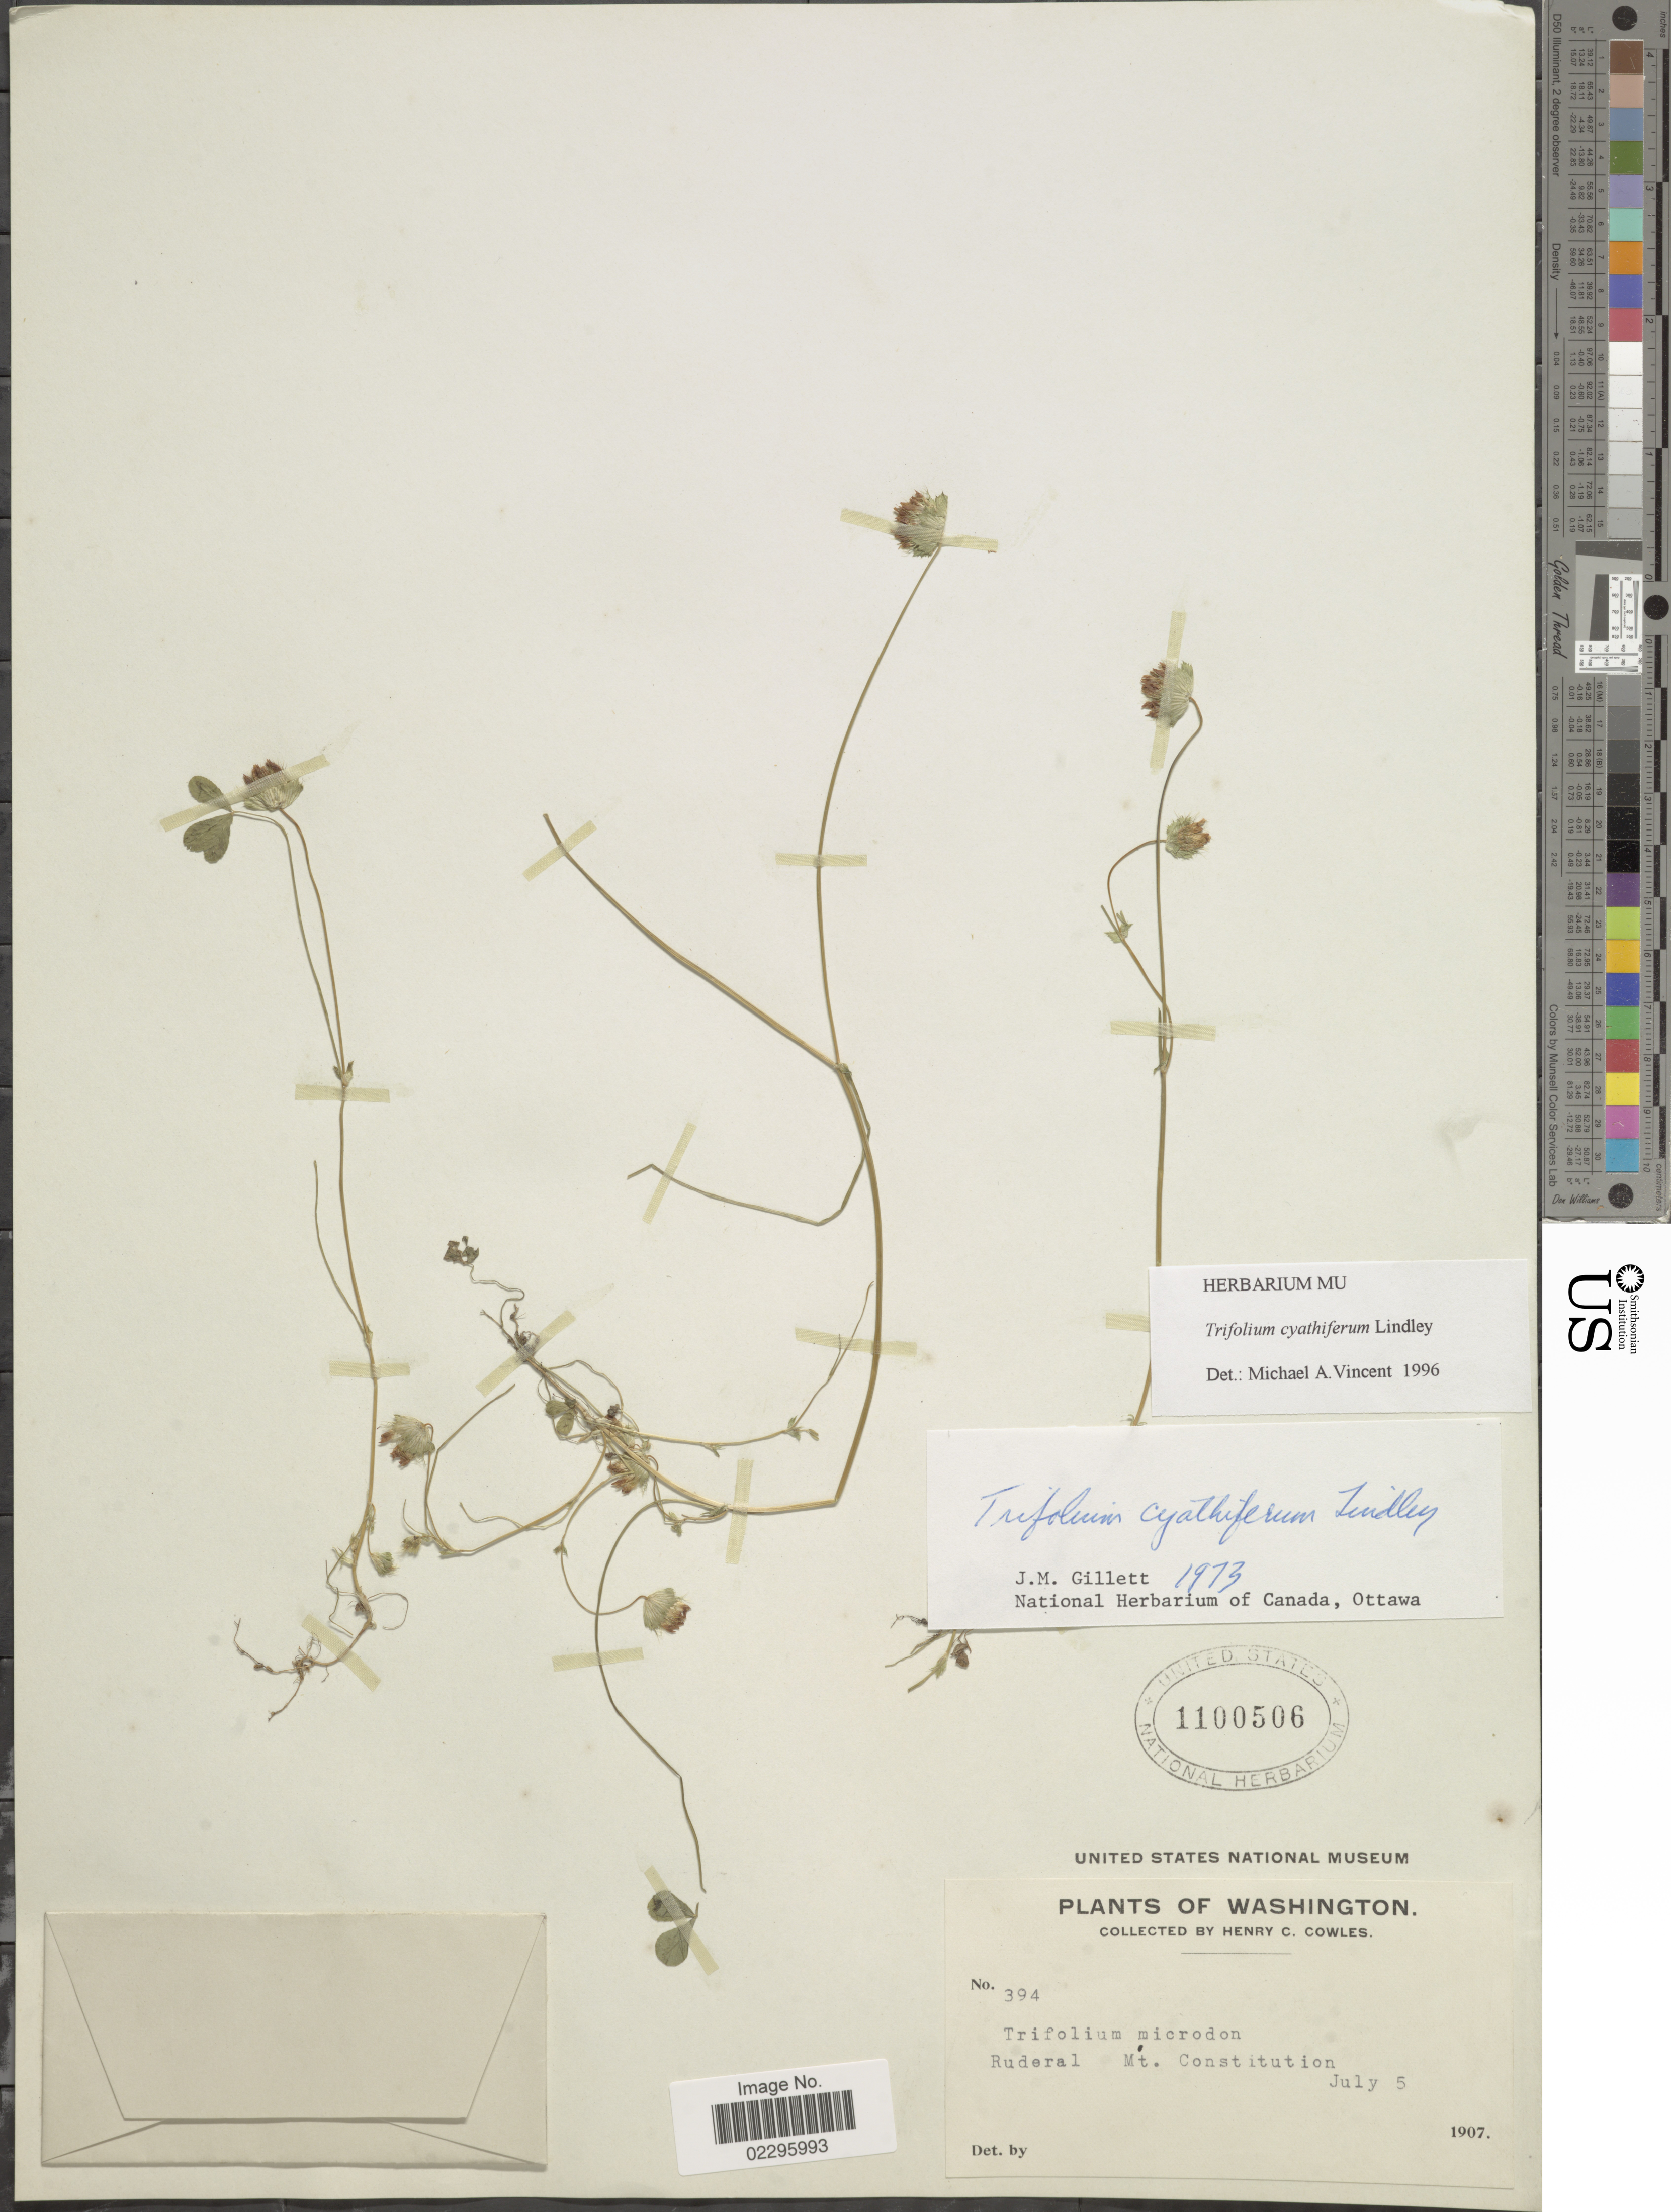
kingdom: Plantae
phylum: Tracheophyta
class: Magnoliopsida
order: Fabales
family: Fabaceae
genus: Trifolium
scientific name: Trifolium cyathiferum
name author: Lindl.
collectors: H. Cowles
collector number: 394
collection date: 1907-07-05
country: United States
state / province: Washington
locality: Ruderal Mt. Constitution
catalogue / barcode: US 1100506